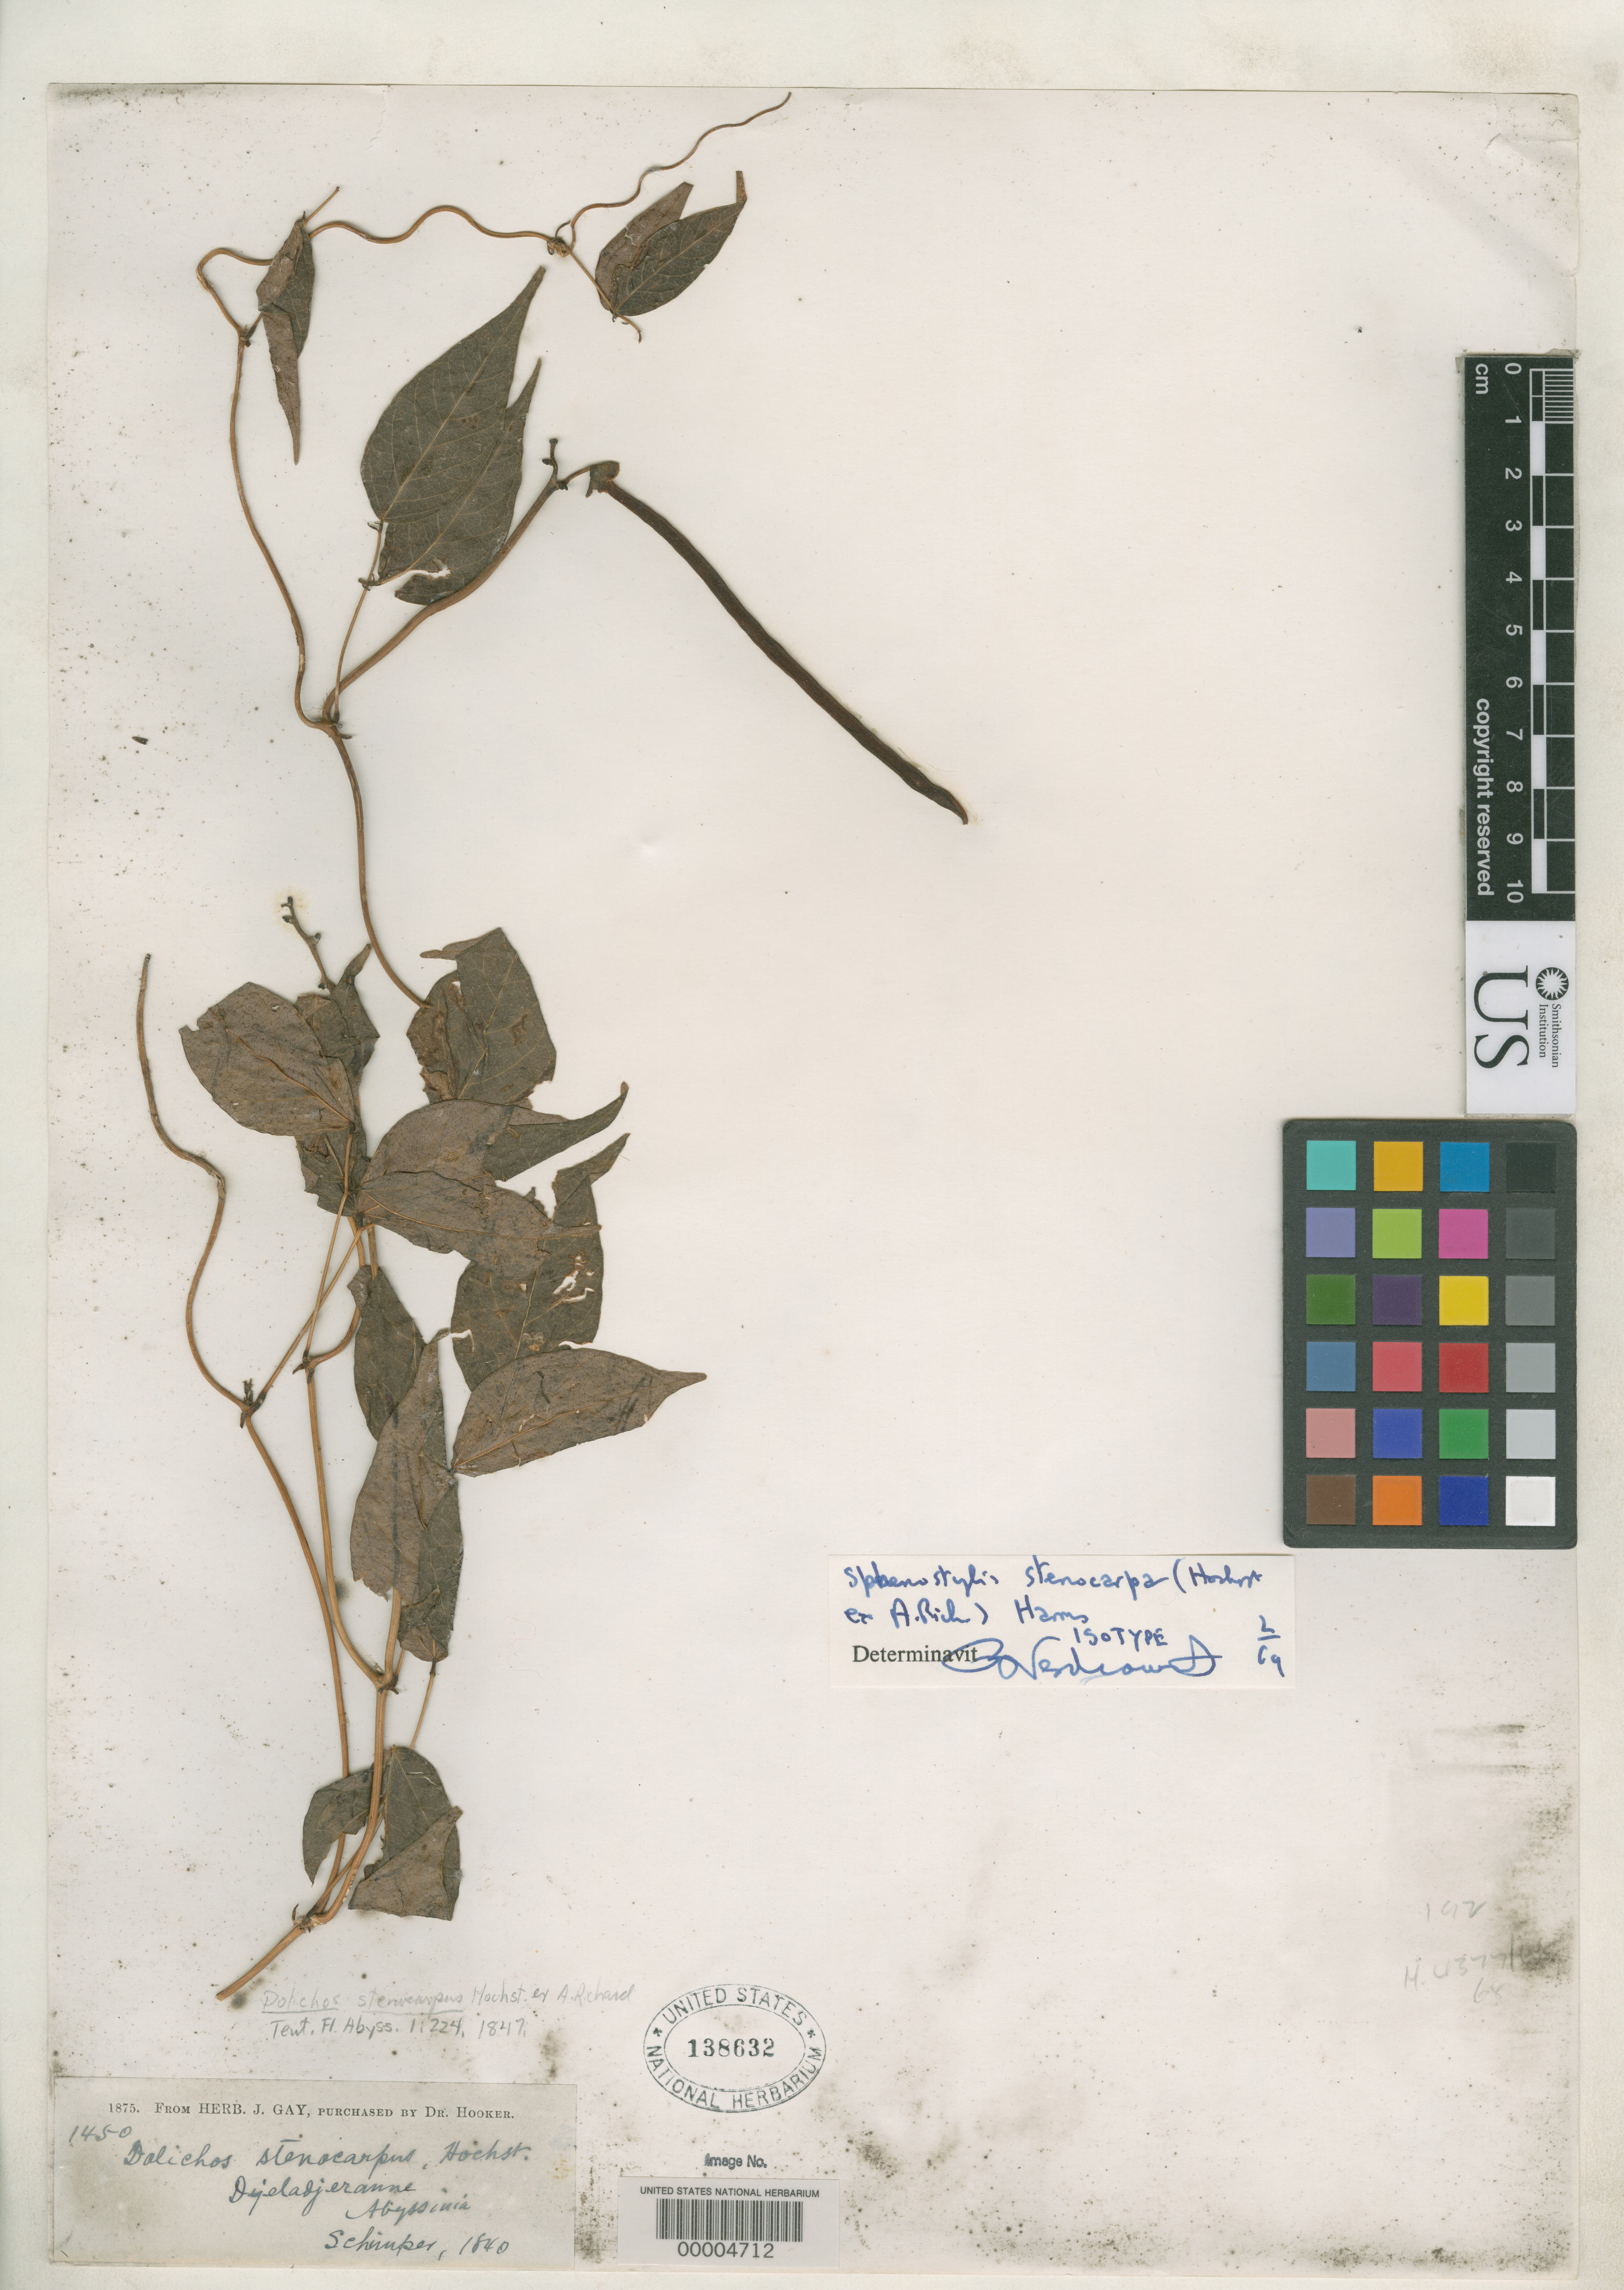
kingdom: Plantae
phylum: Tracheophyta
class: Magnoliopsida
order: Fabales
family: Fabaceae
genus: Dolichos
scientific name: Dolichos stenocarpus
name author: Hochst. ex A. Rich.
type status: Isotype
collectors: G. W. Schimper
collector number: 1450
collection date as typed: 1840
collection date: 1840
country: Ethiopia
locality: Djeladjeranne.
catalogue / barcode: US 138632